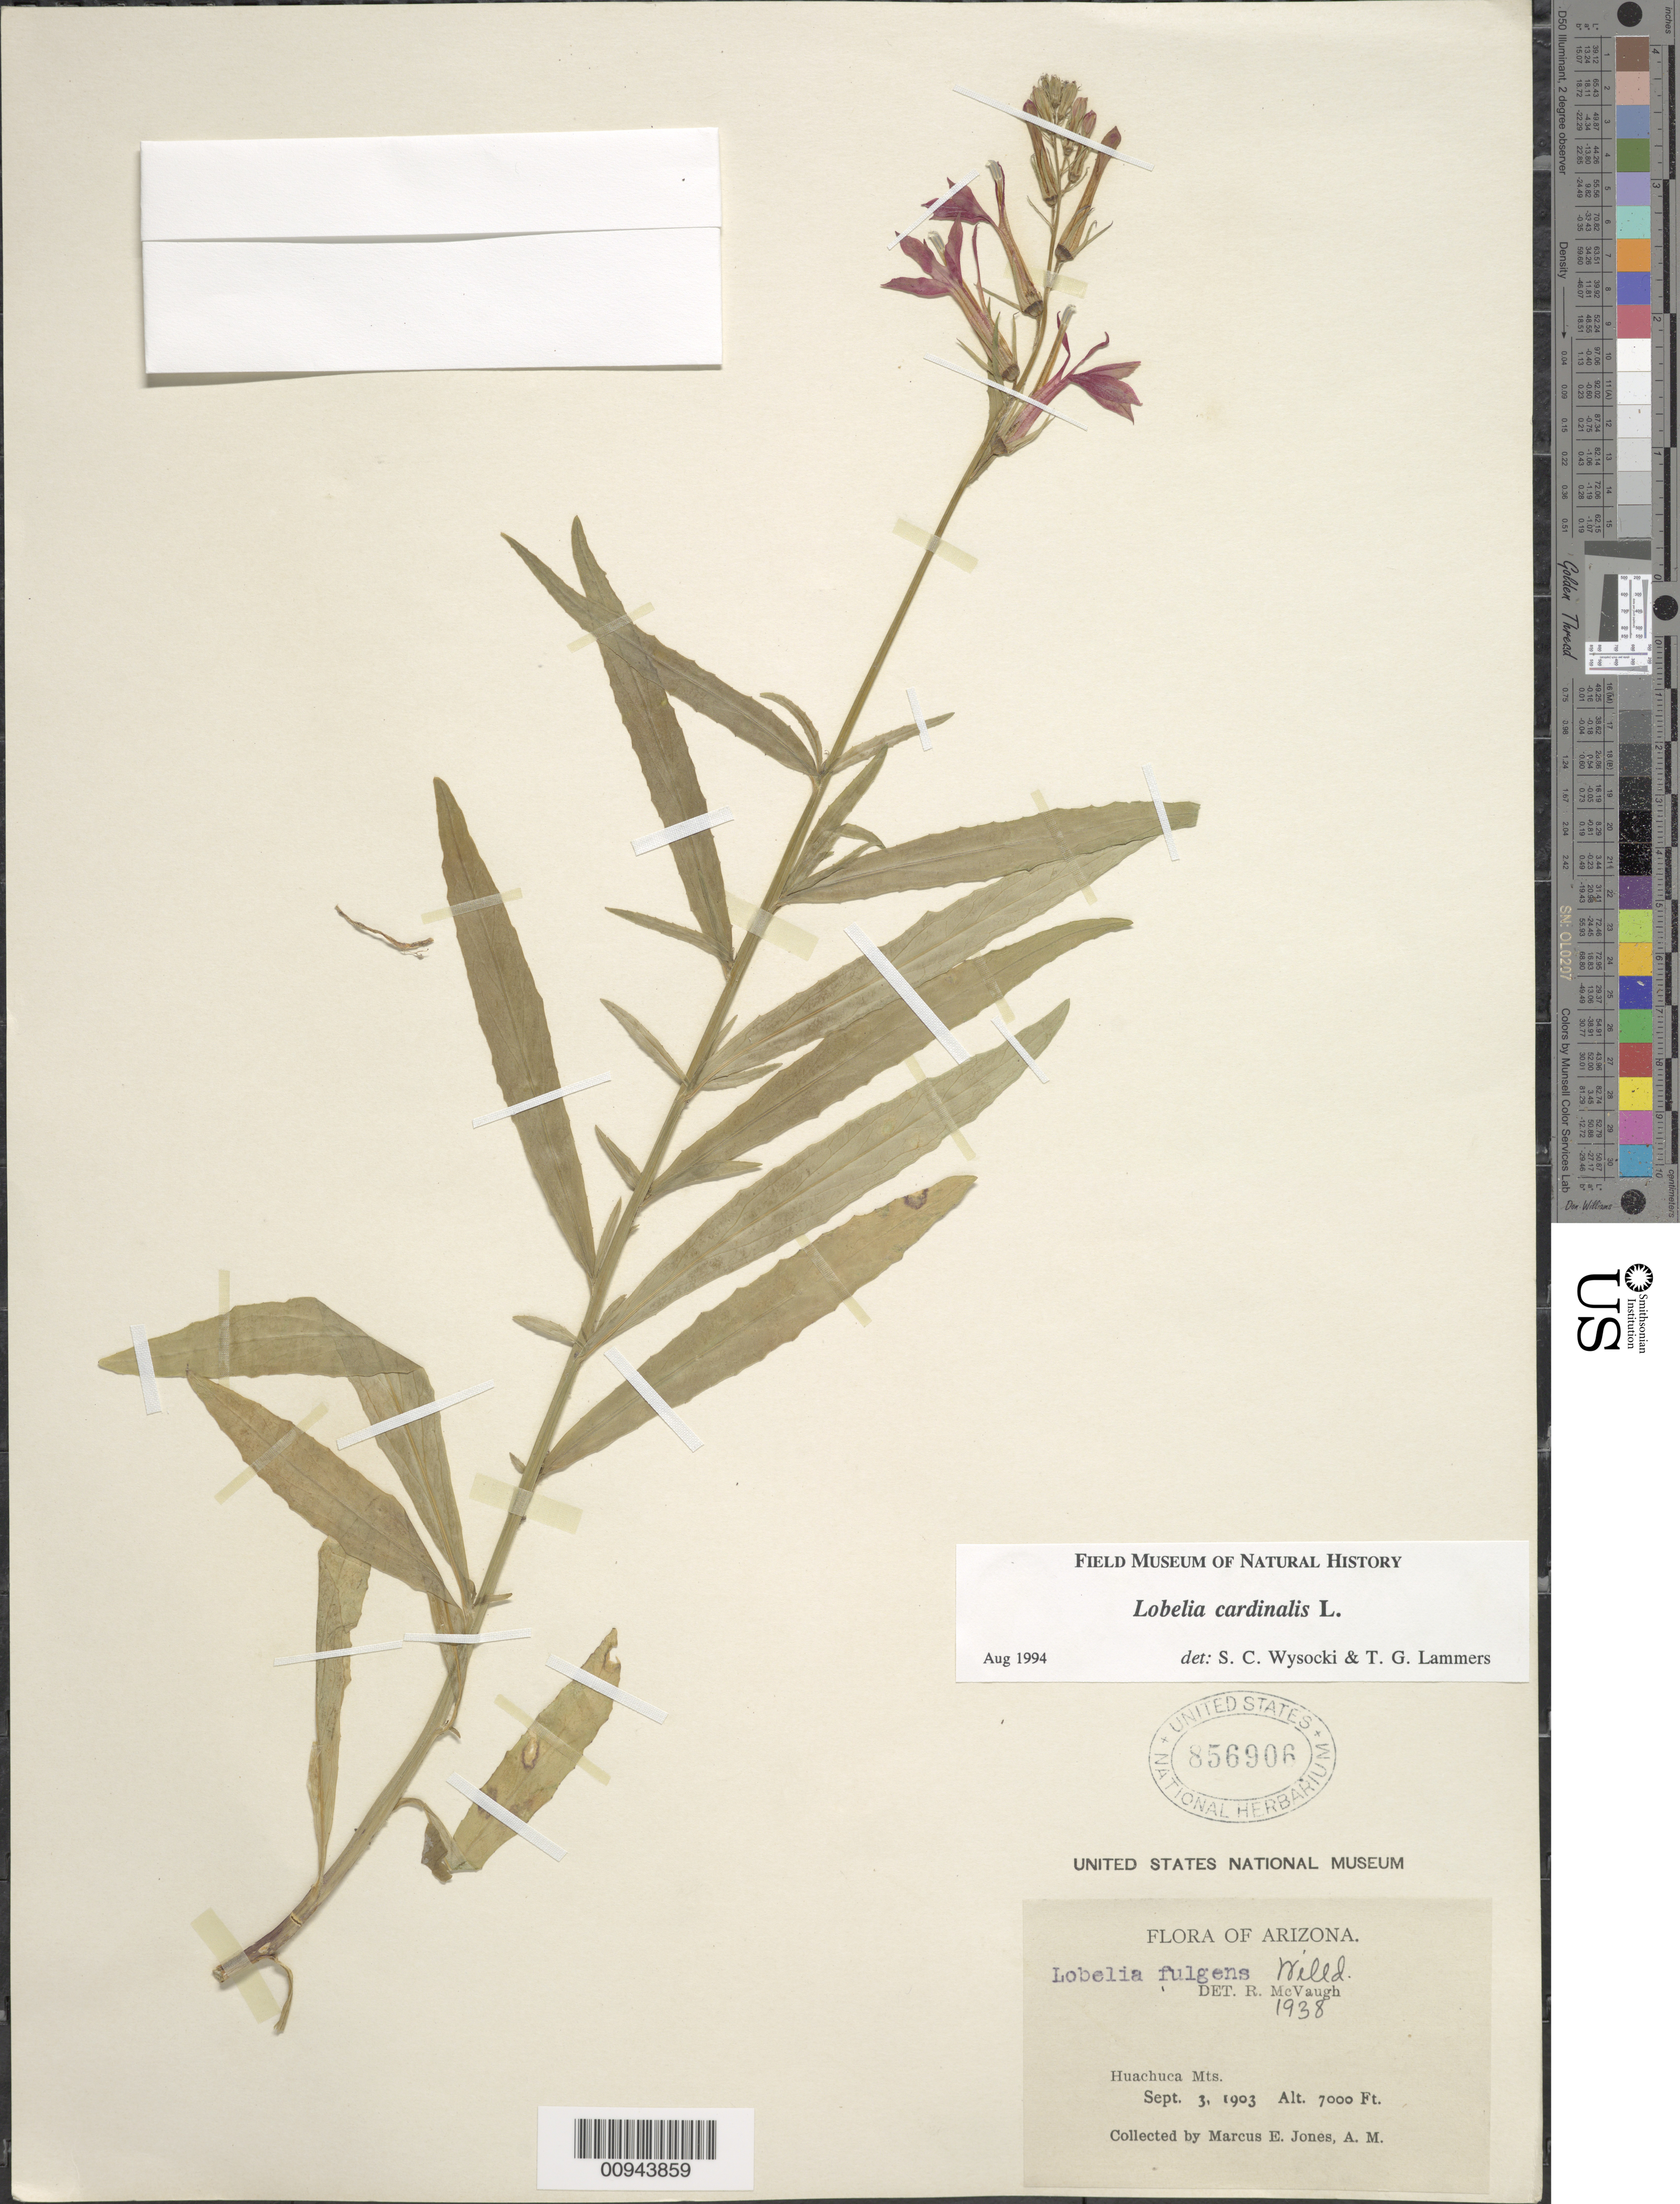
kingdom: Plantae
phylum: Tracheophyta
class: Magnoliopsida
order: Asterales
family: Campanulaceae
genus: Lobelia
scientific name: Lobelia cardinalis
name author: L.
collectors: M. E. Jones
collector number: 1938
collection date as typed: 03 Sep 1903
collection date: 1903-09-03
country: United States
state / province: Arizona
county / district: Cochise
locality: Huachuca Mts.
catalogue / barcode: US 856906